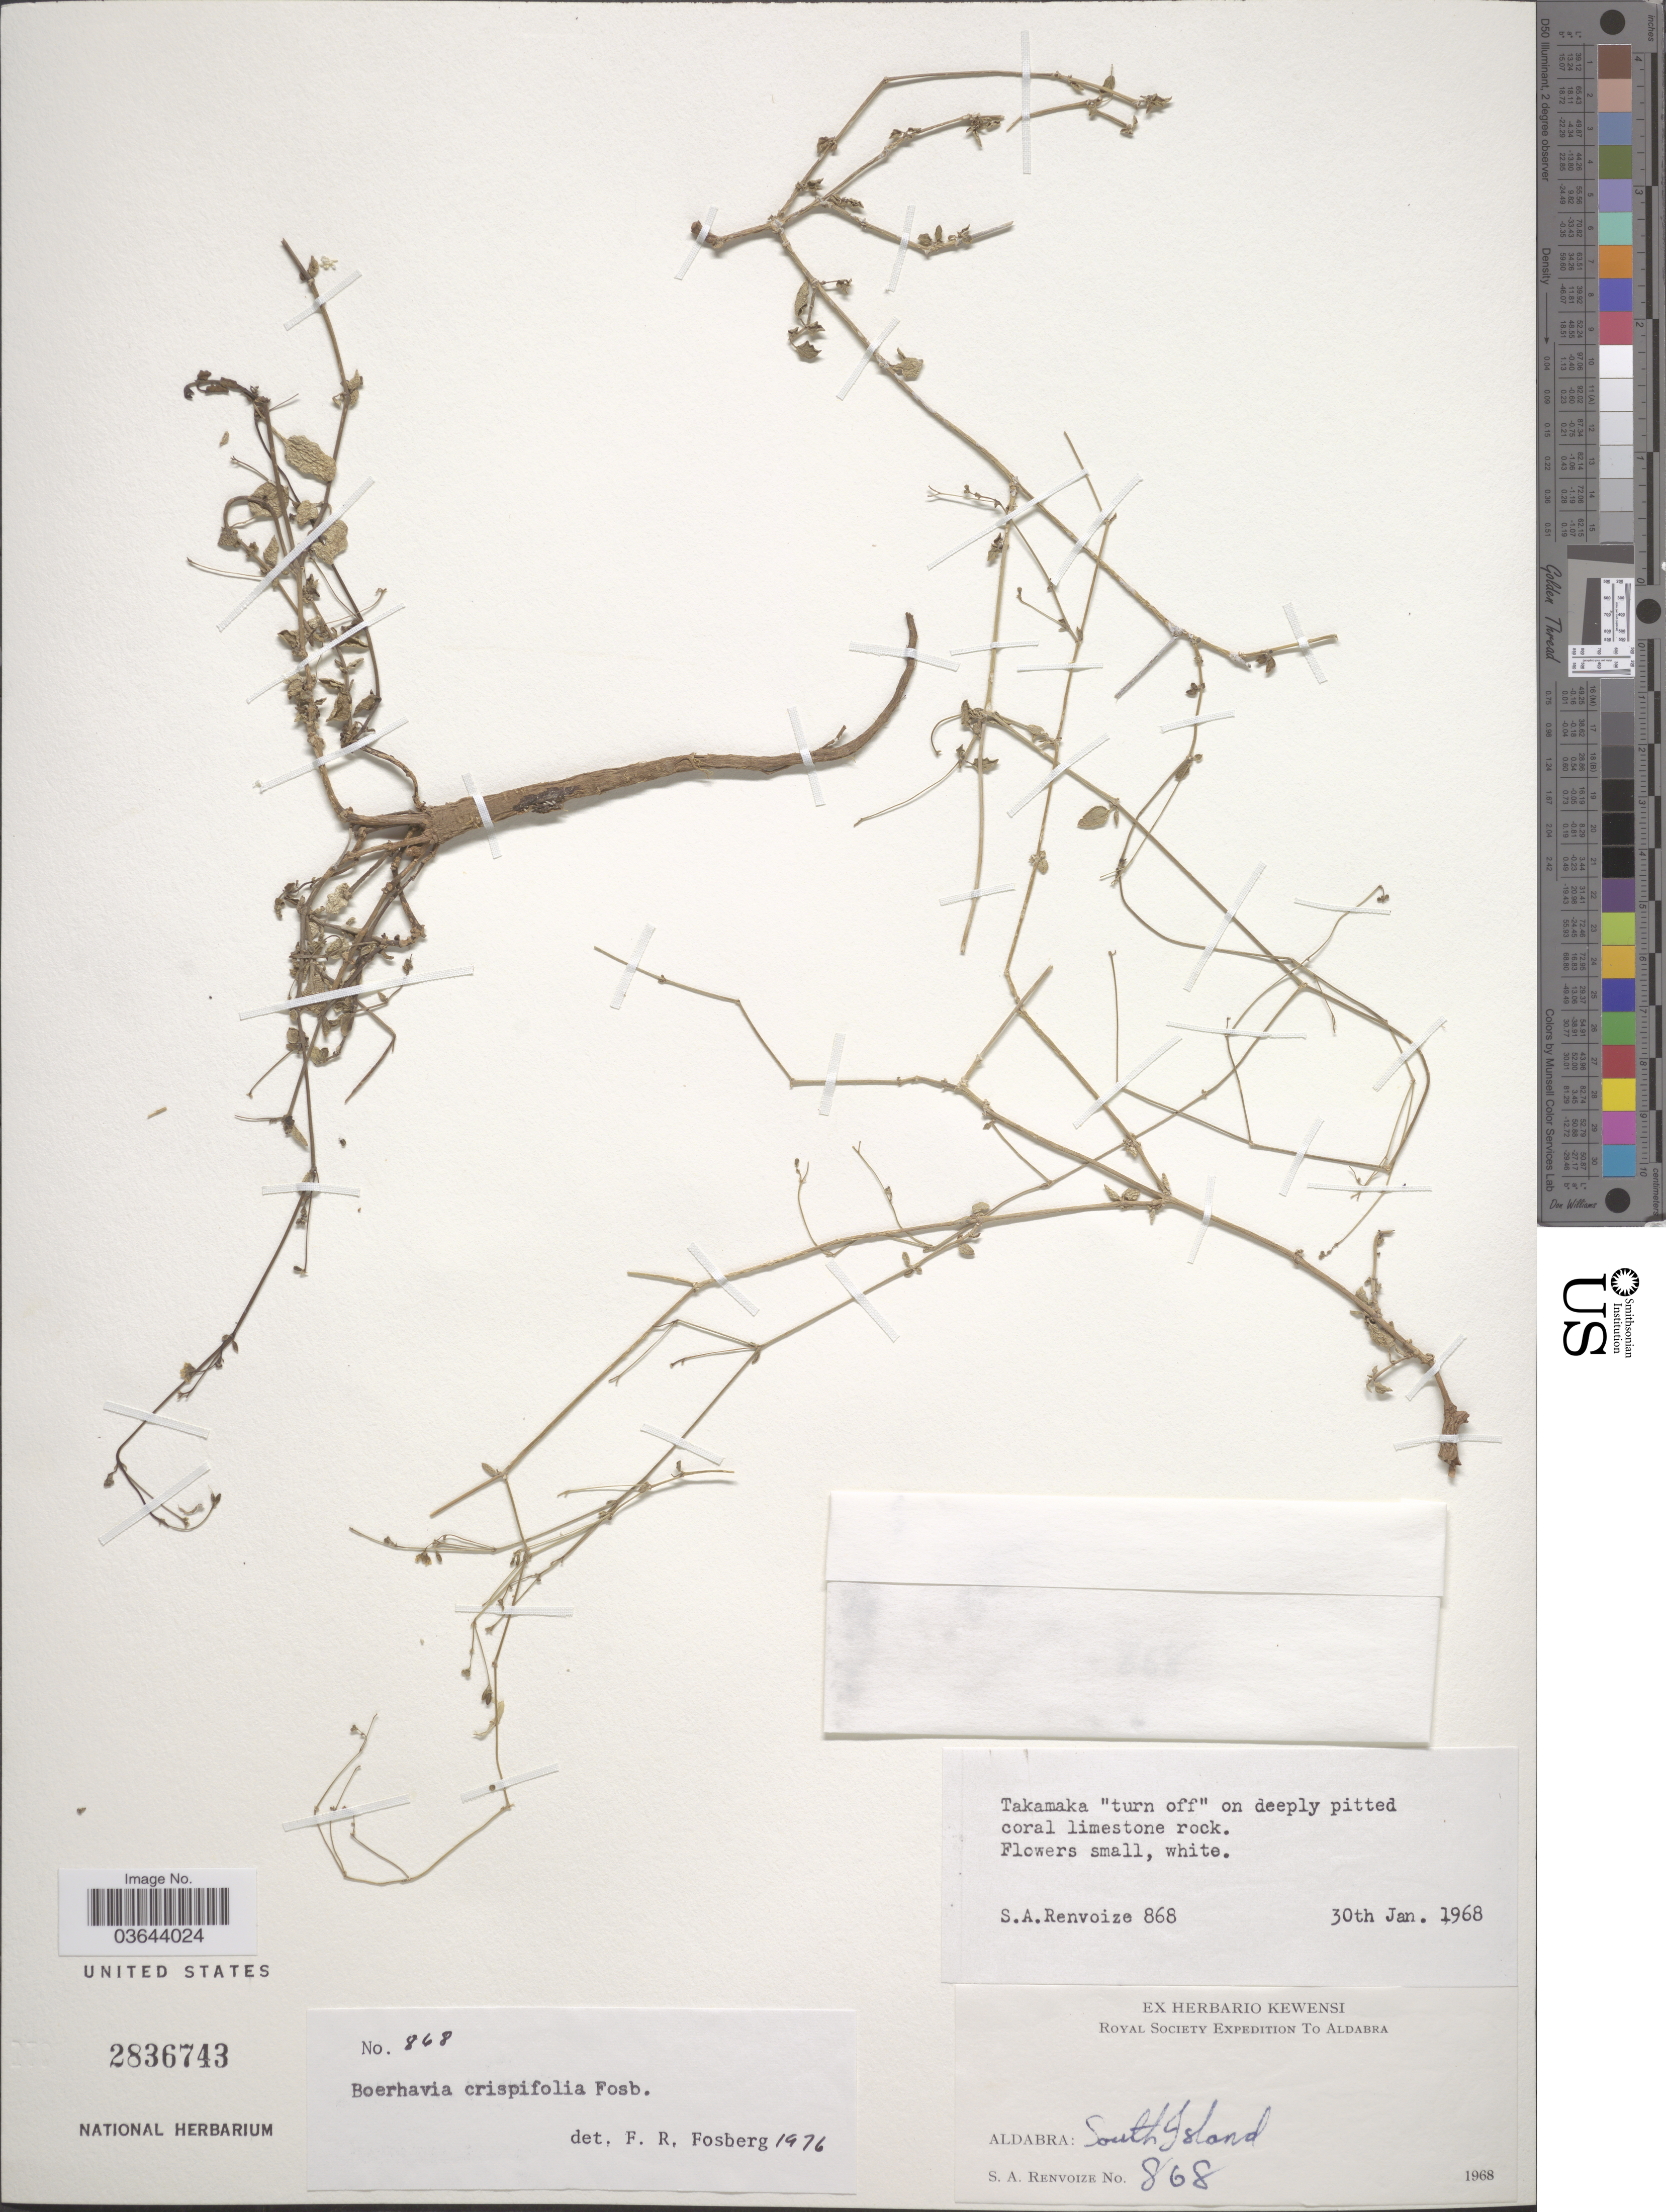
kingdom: Plantae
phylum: Tracheophyta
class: Magnoliopsida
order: Caryophyllales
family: Nyctaginaceae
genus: Boerhavia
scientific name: Boerhavia crispifolia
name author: Fosberg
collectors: S. A. Renvoize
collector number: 868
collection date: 1968-01-30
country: Seychelles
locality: Takamaka "turn off". Aldabra: South Island.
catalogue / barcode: US 2836743